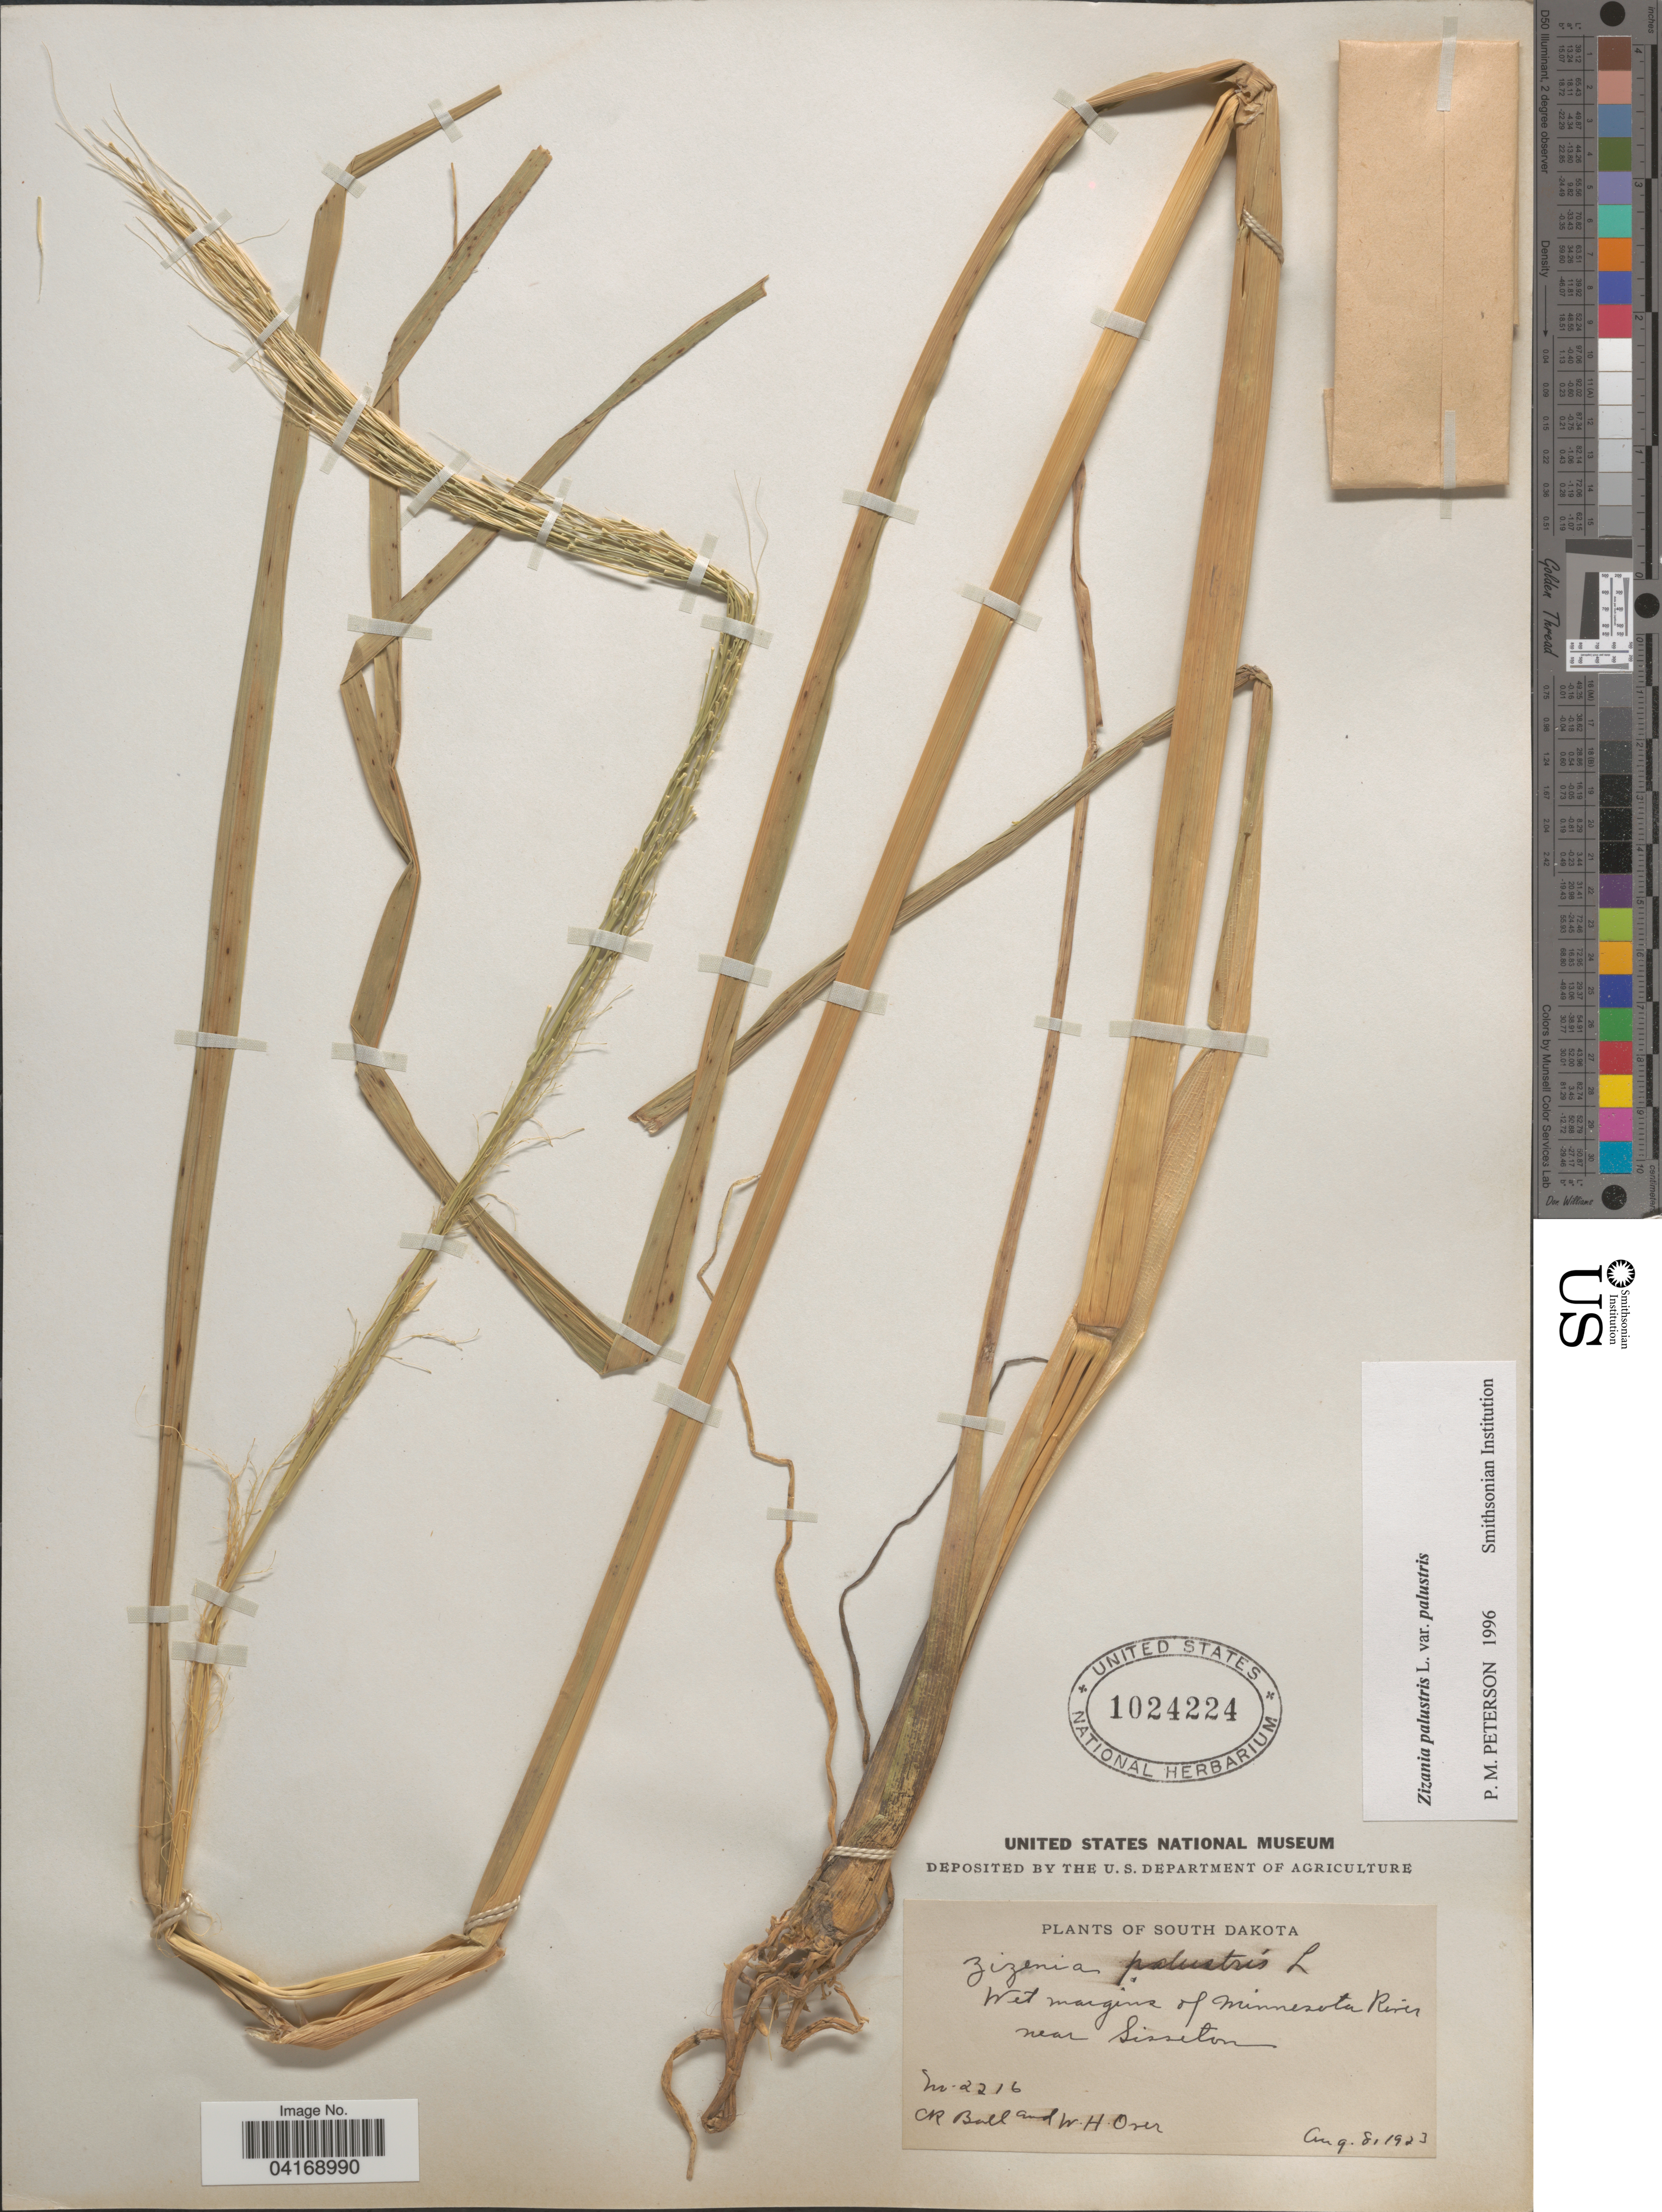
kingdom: Plantae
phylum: Tracheophyta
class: Liliopsida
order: Poales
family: Poaceae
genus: Zizania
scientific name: Zizania palustris var. palustris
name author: L.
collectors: C. R. Ball & W. Over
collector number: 2216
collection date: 1923-08-08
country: United States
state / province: South Dakota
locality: Wet margins of Minnesota River near Sisseton.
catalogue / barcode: US 1024224